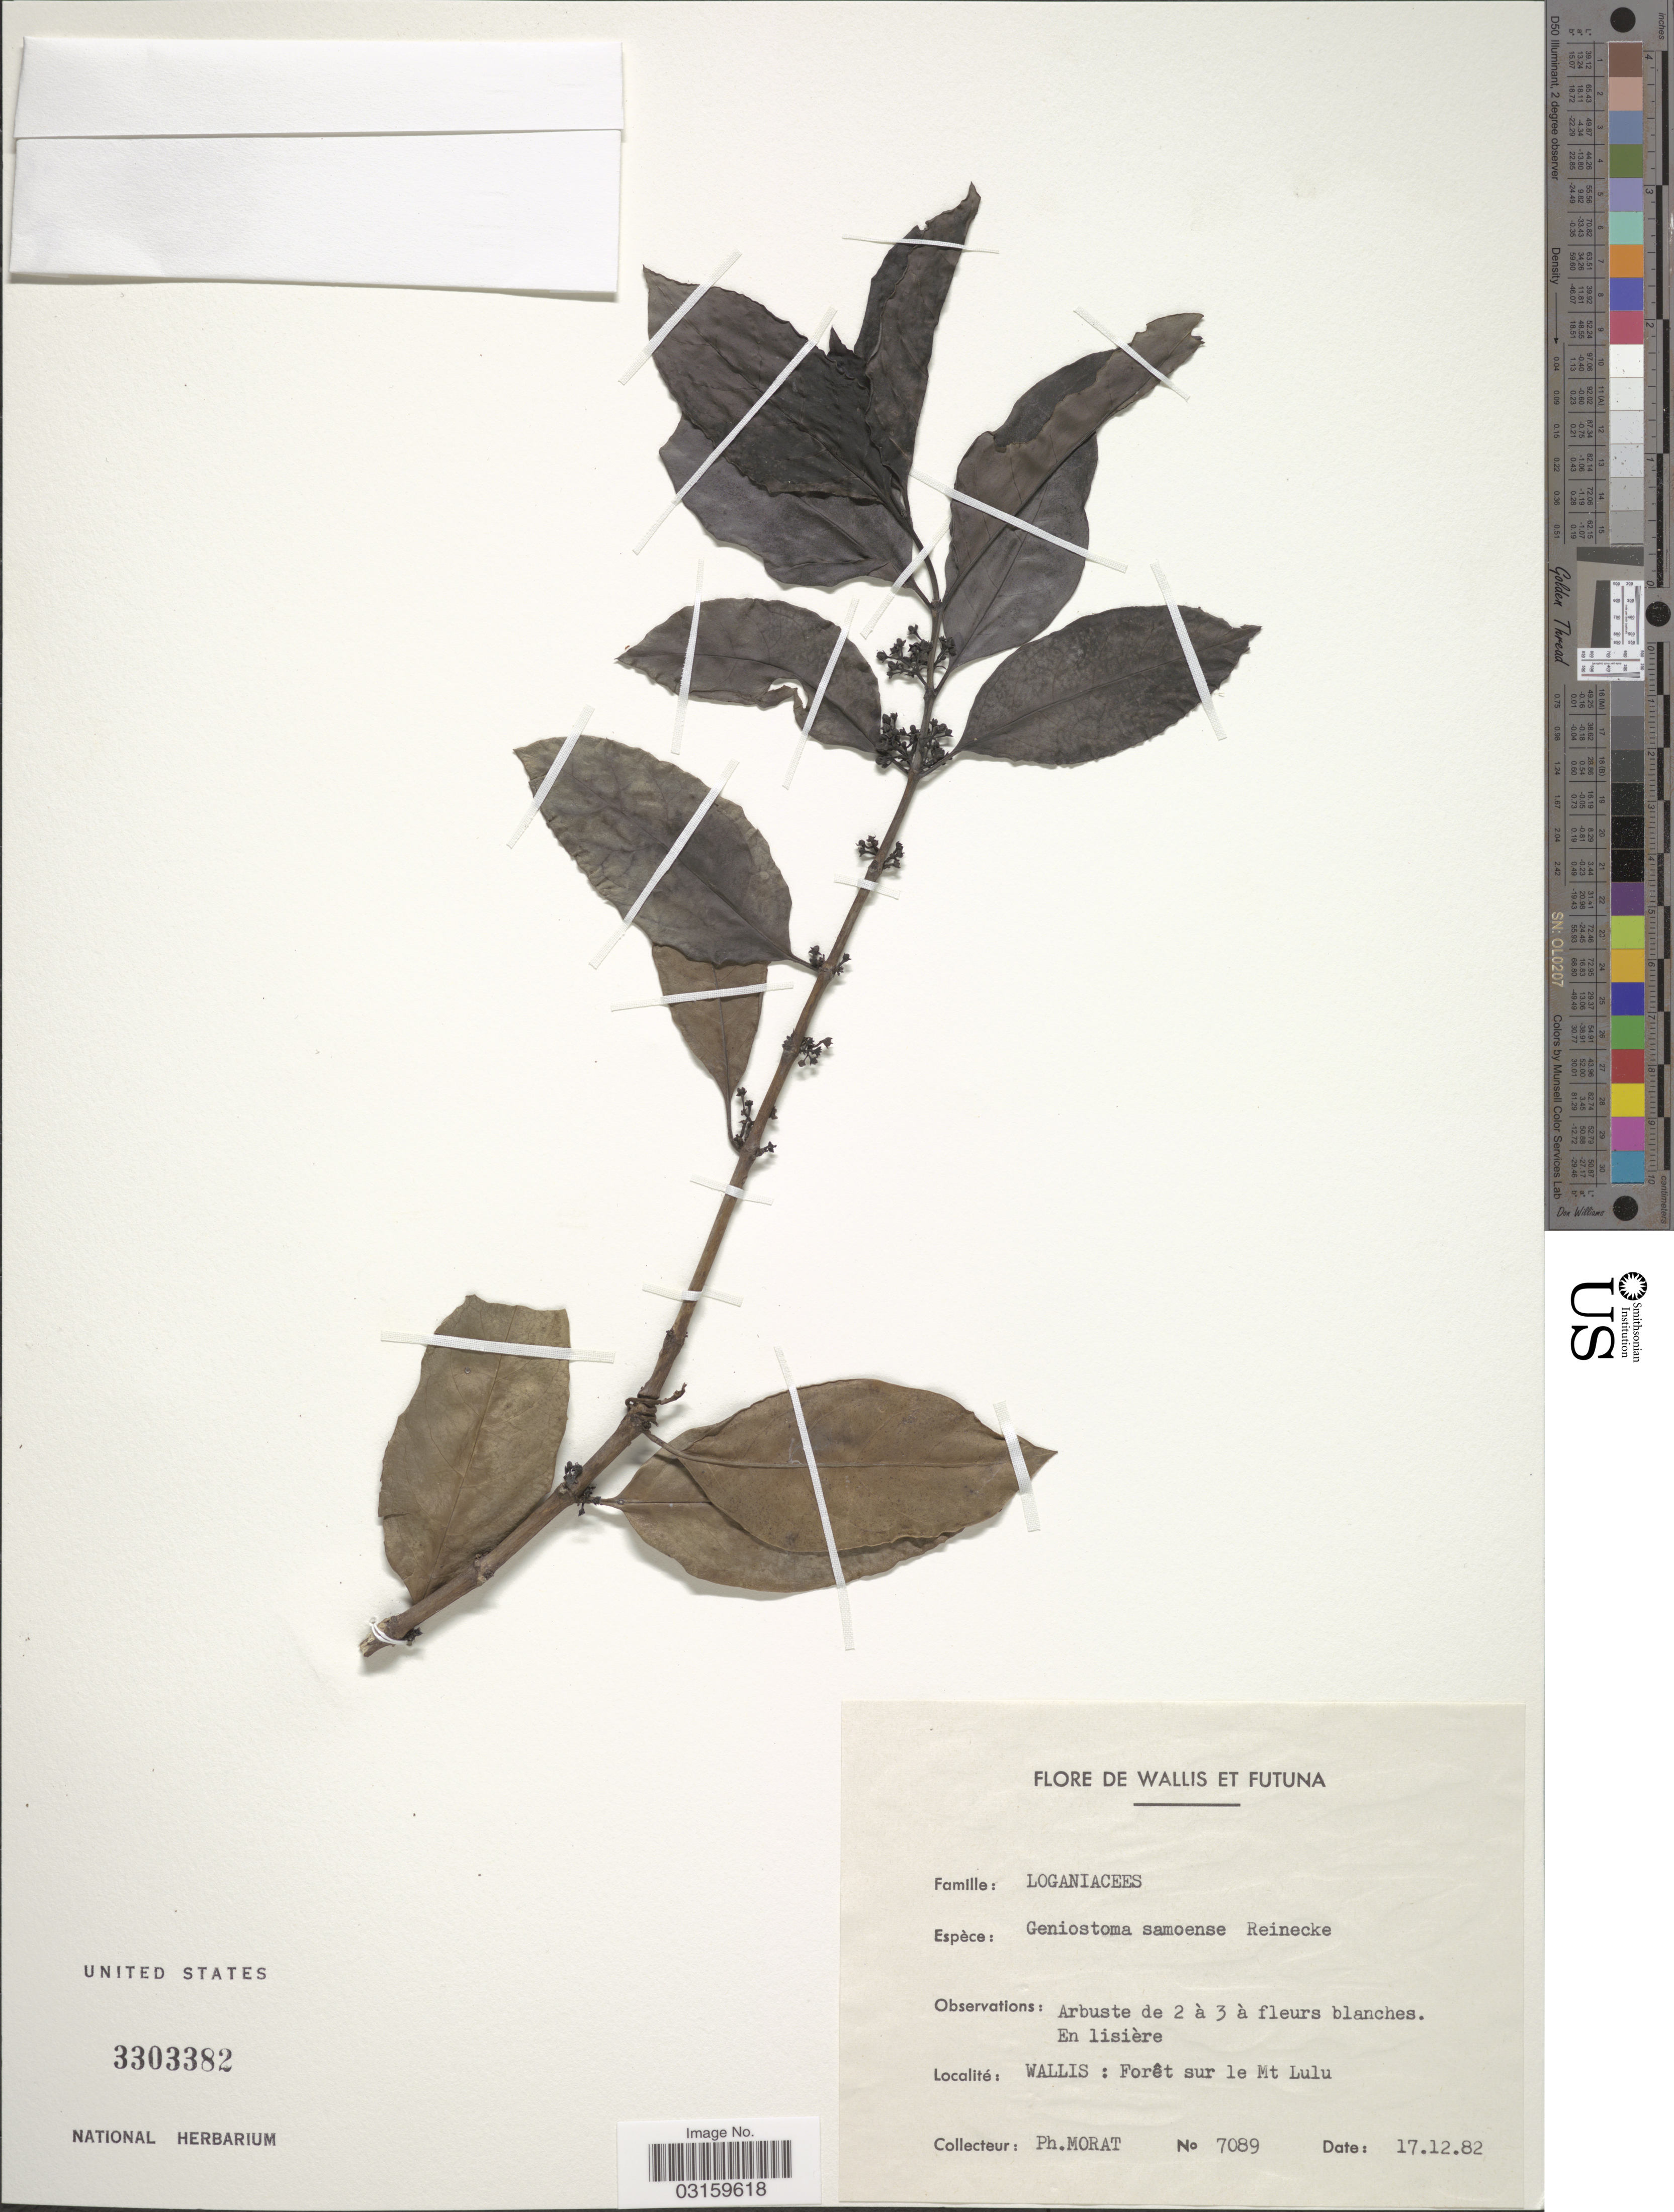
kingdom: Plantae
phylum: Tracheophyta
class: Magnoliopsida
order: Gentianales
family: Loganiaceae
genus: Geniostoma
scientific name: Geniostoma samoense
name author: Reinecke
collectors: P. Morat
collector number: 7089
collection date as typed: Transcribed d/m/y: 17/12/82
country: Wallis and Futuna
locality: Wallis: Forêt sur le Mt Lulu.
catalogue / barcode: US 3303382